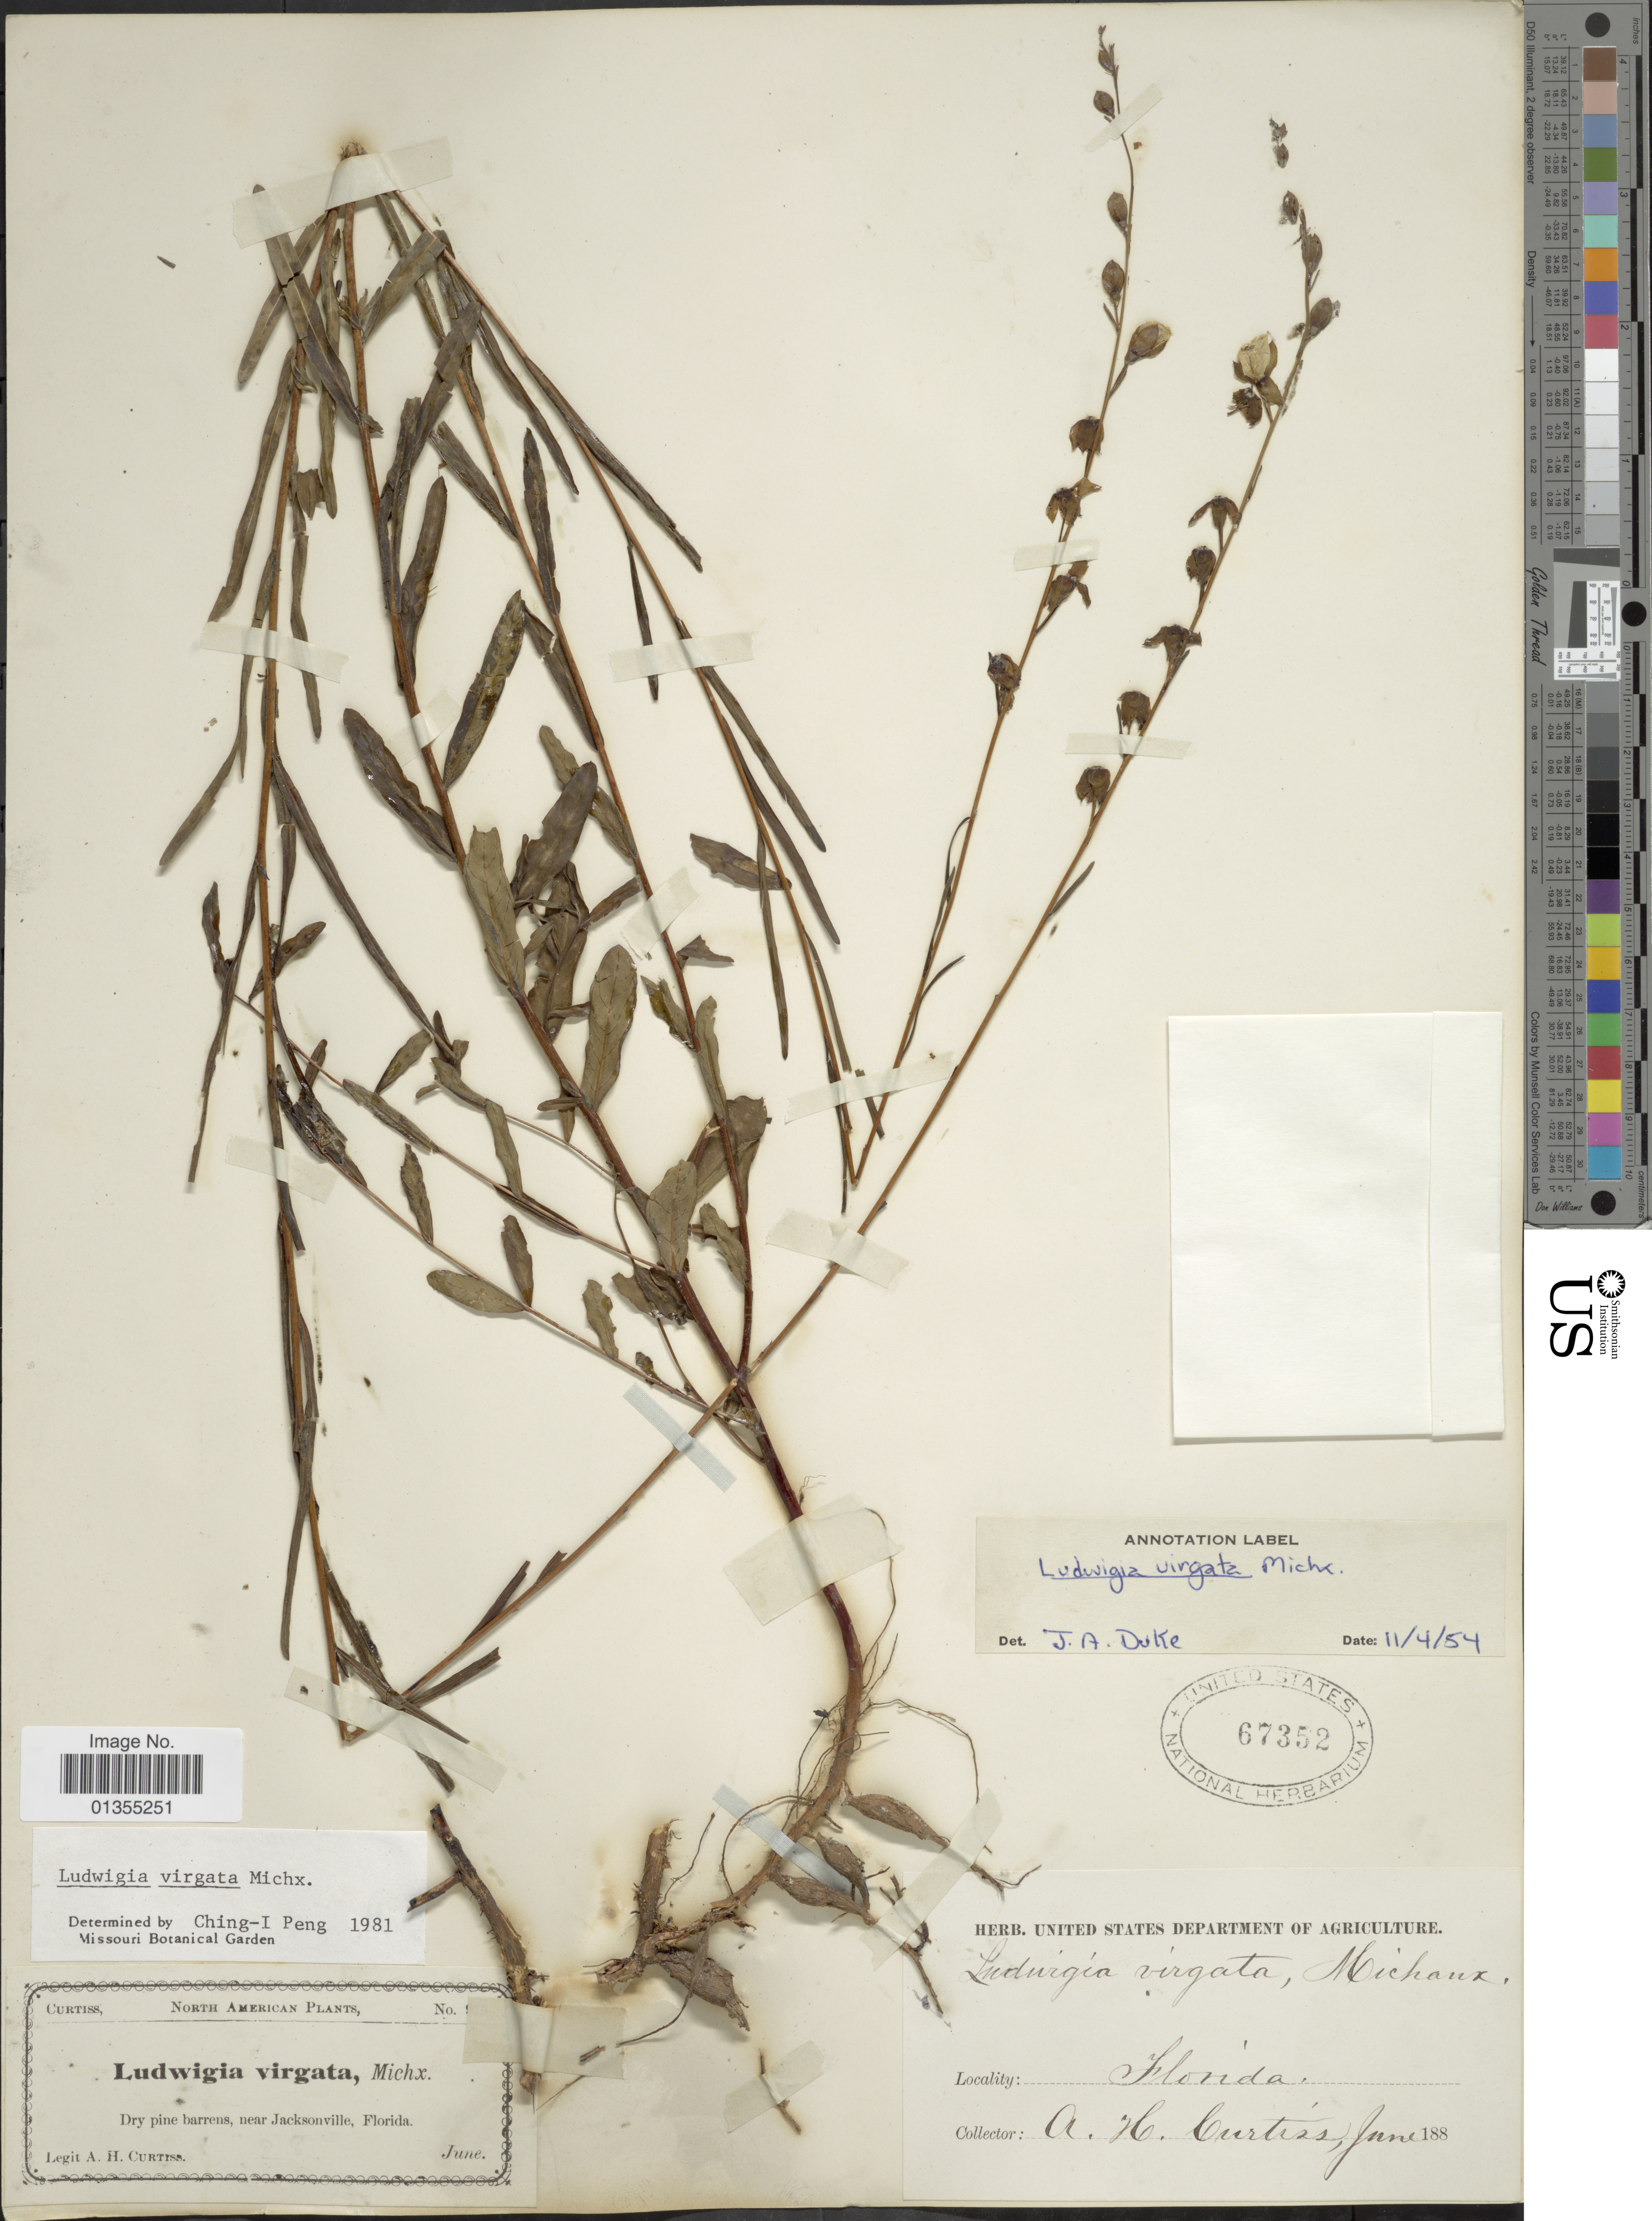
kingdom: Plantae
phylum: Tracheophyta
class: Magnoliopsida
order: Myrtales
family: Onagraceae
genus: Ludwigia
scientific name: Ludwigia virgata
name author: Michx.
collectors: A. H. Curtiss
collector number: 940*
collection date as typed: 188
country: United States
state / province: Florida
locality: North American. Dry pine barrens, near Jacksonville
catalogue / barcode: US 67352